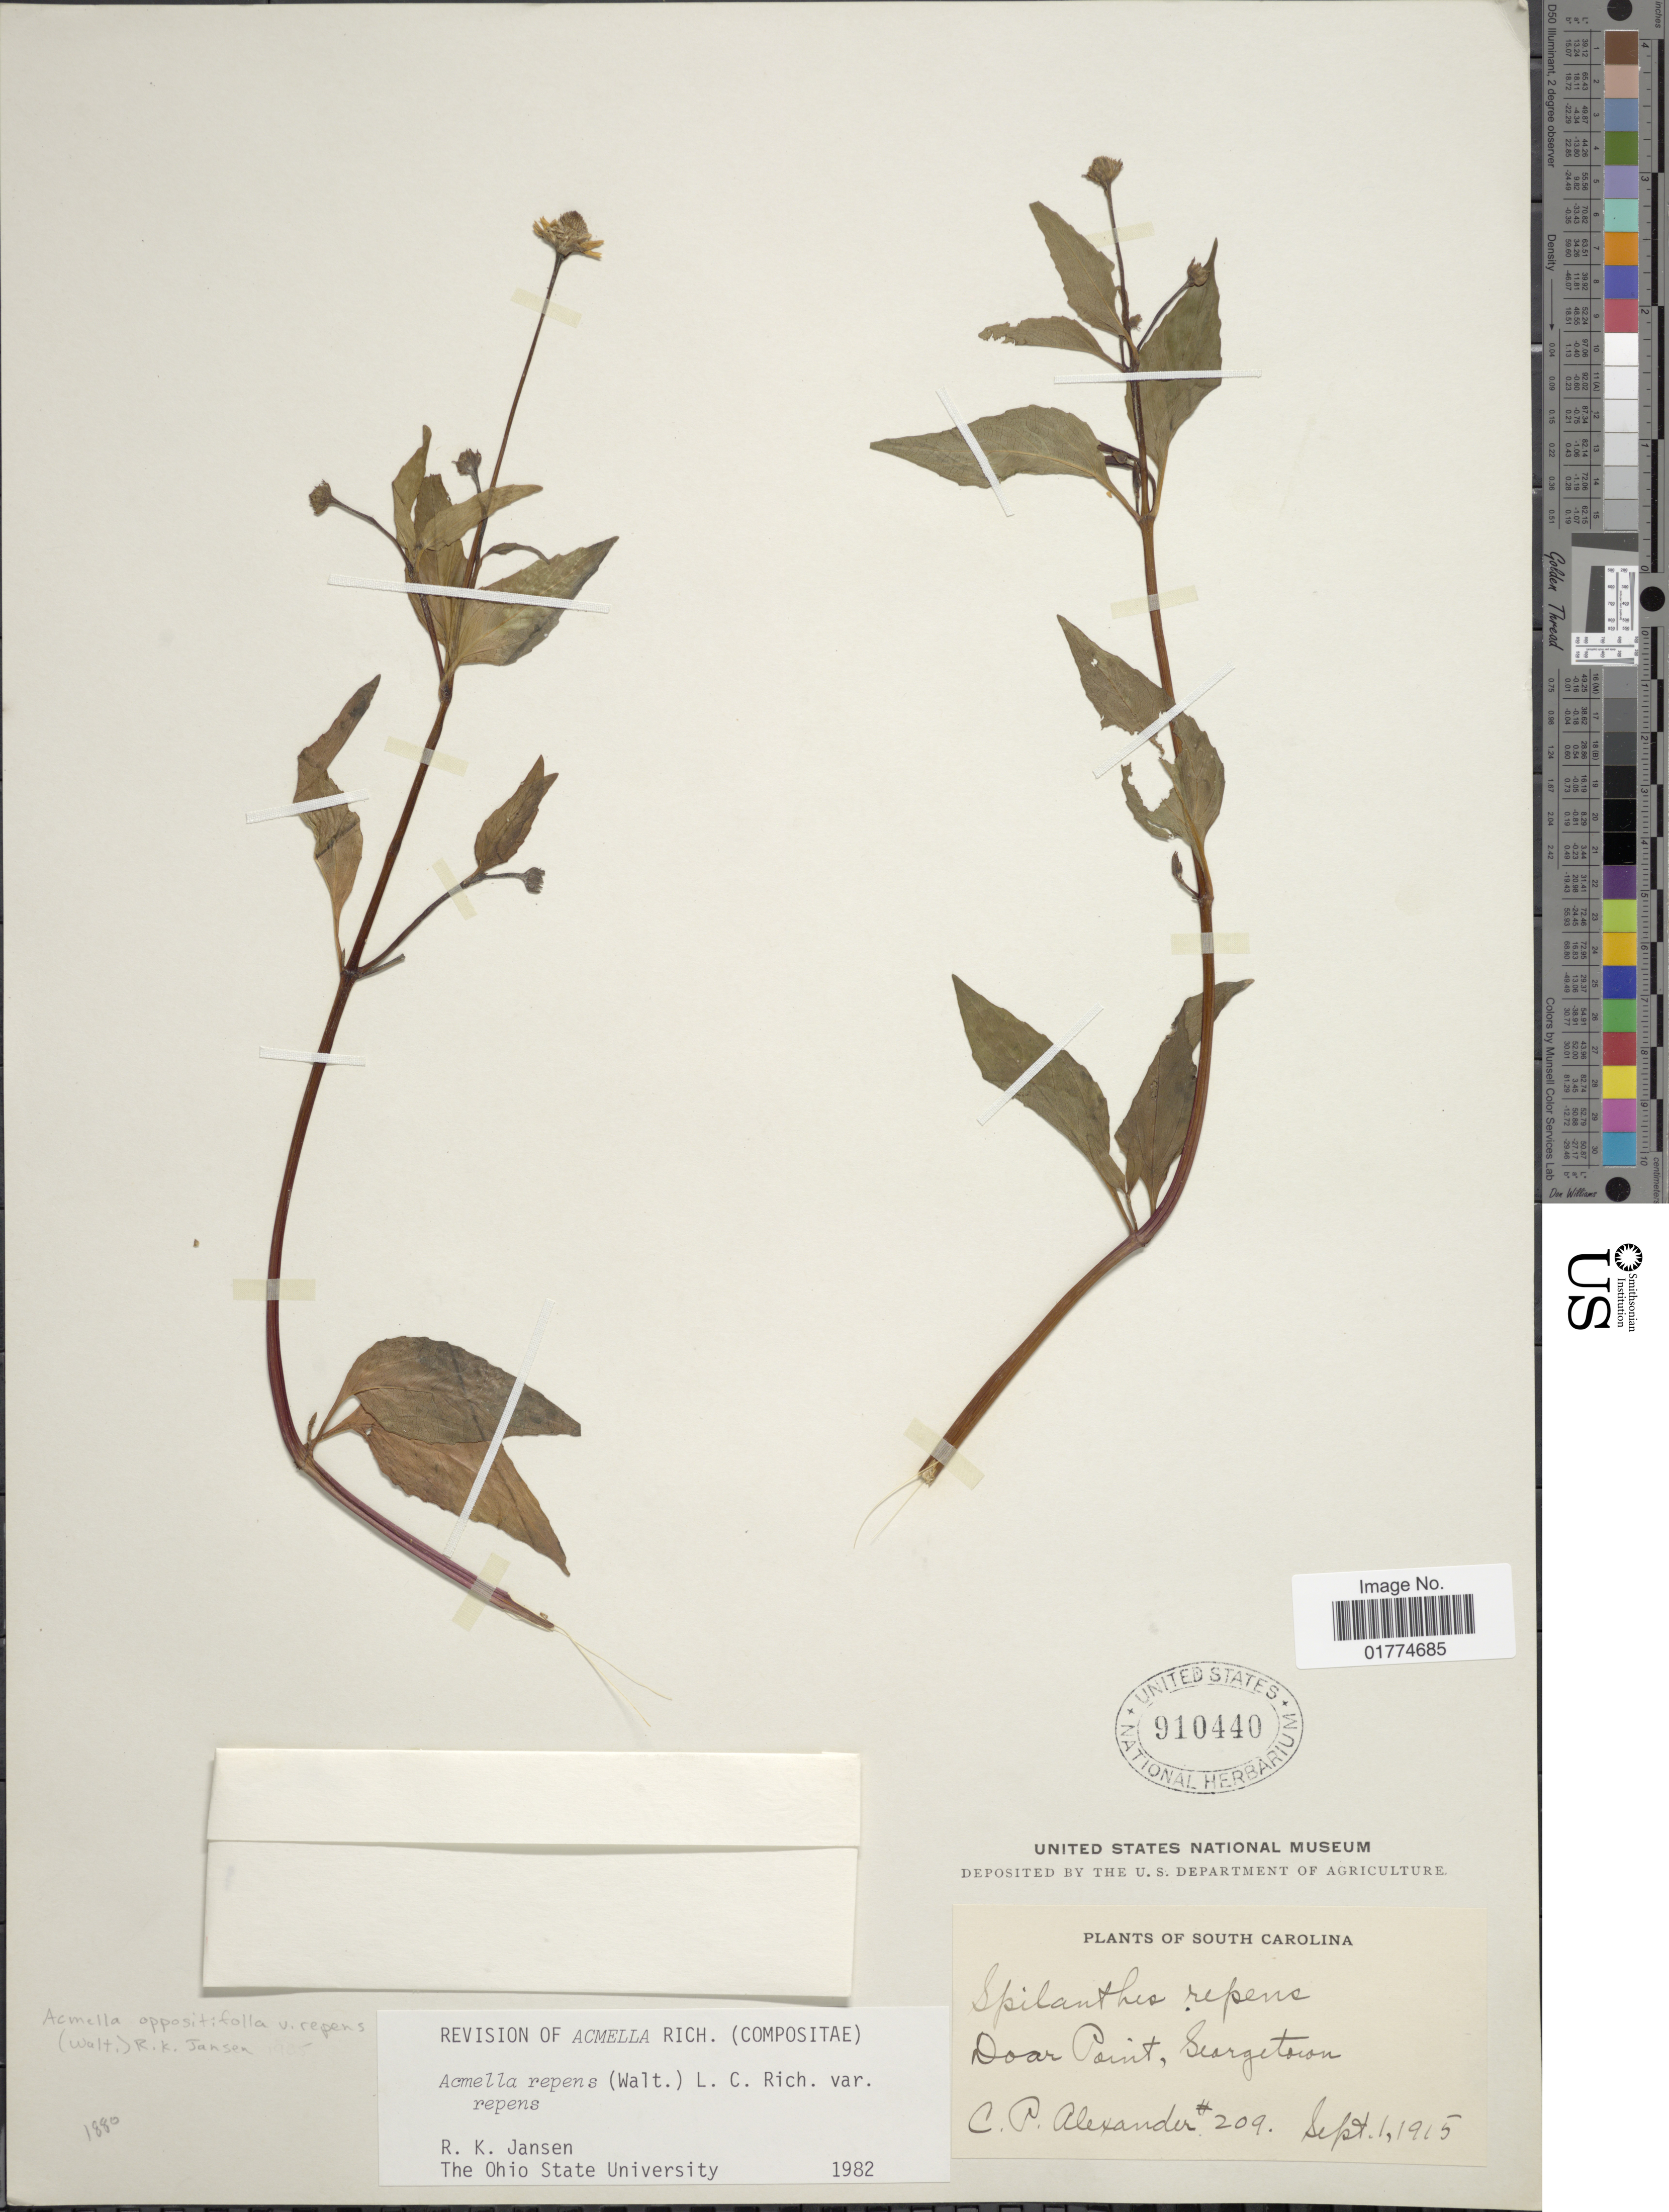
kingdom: Plantae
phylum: Tracheophyta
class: Magnoliopsida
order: Asterales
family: Asteraceae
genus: Acmella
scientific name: Acmella oppositifolia var. repens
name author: (Walter) R.K. Jansen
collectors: C. P. Alexander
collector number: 209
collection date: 1915-09-01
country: United States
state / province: South Carolina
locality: Doar Point, Georgetown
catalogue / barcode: US 910440